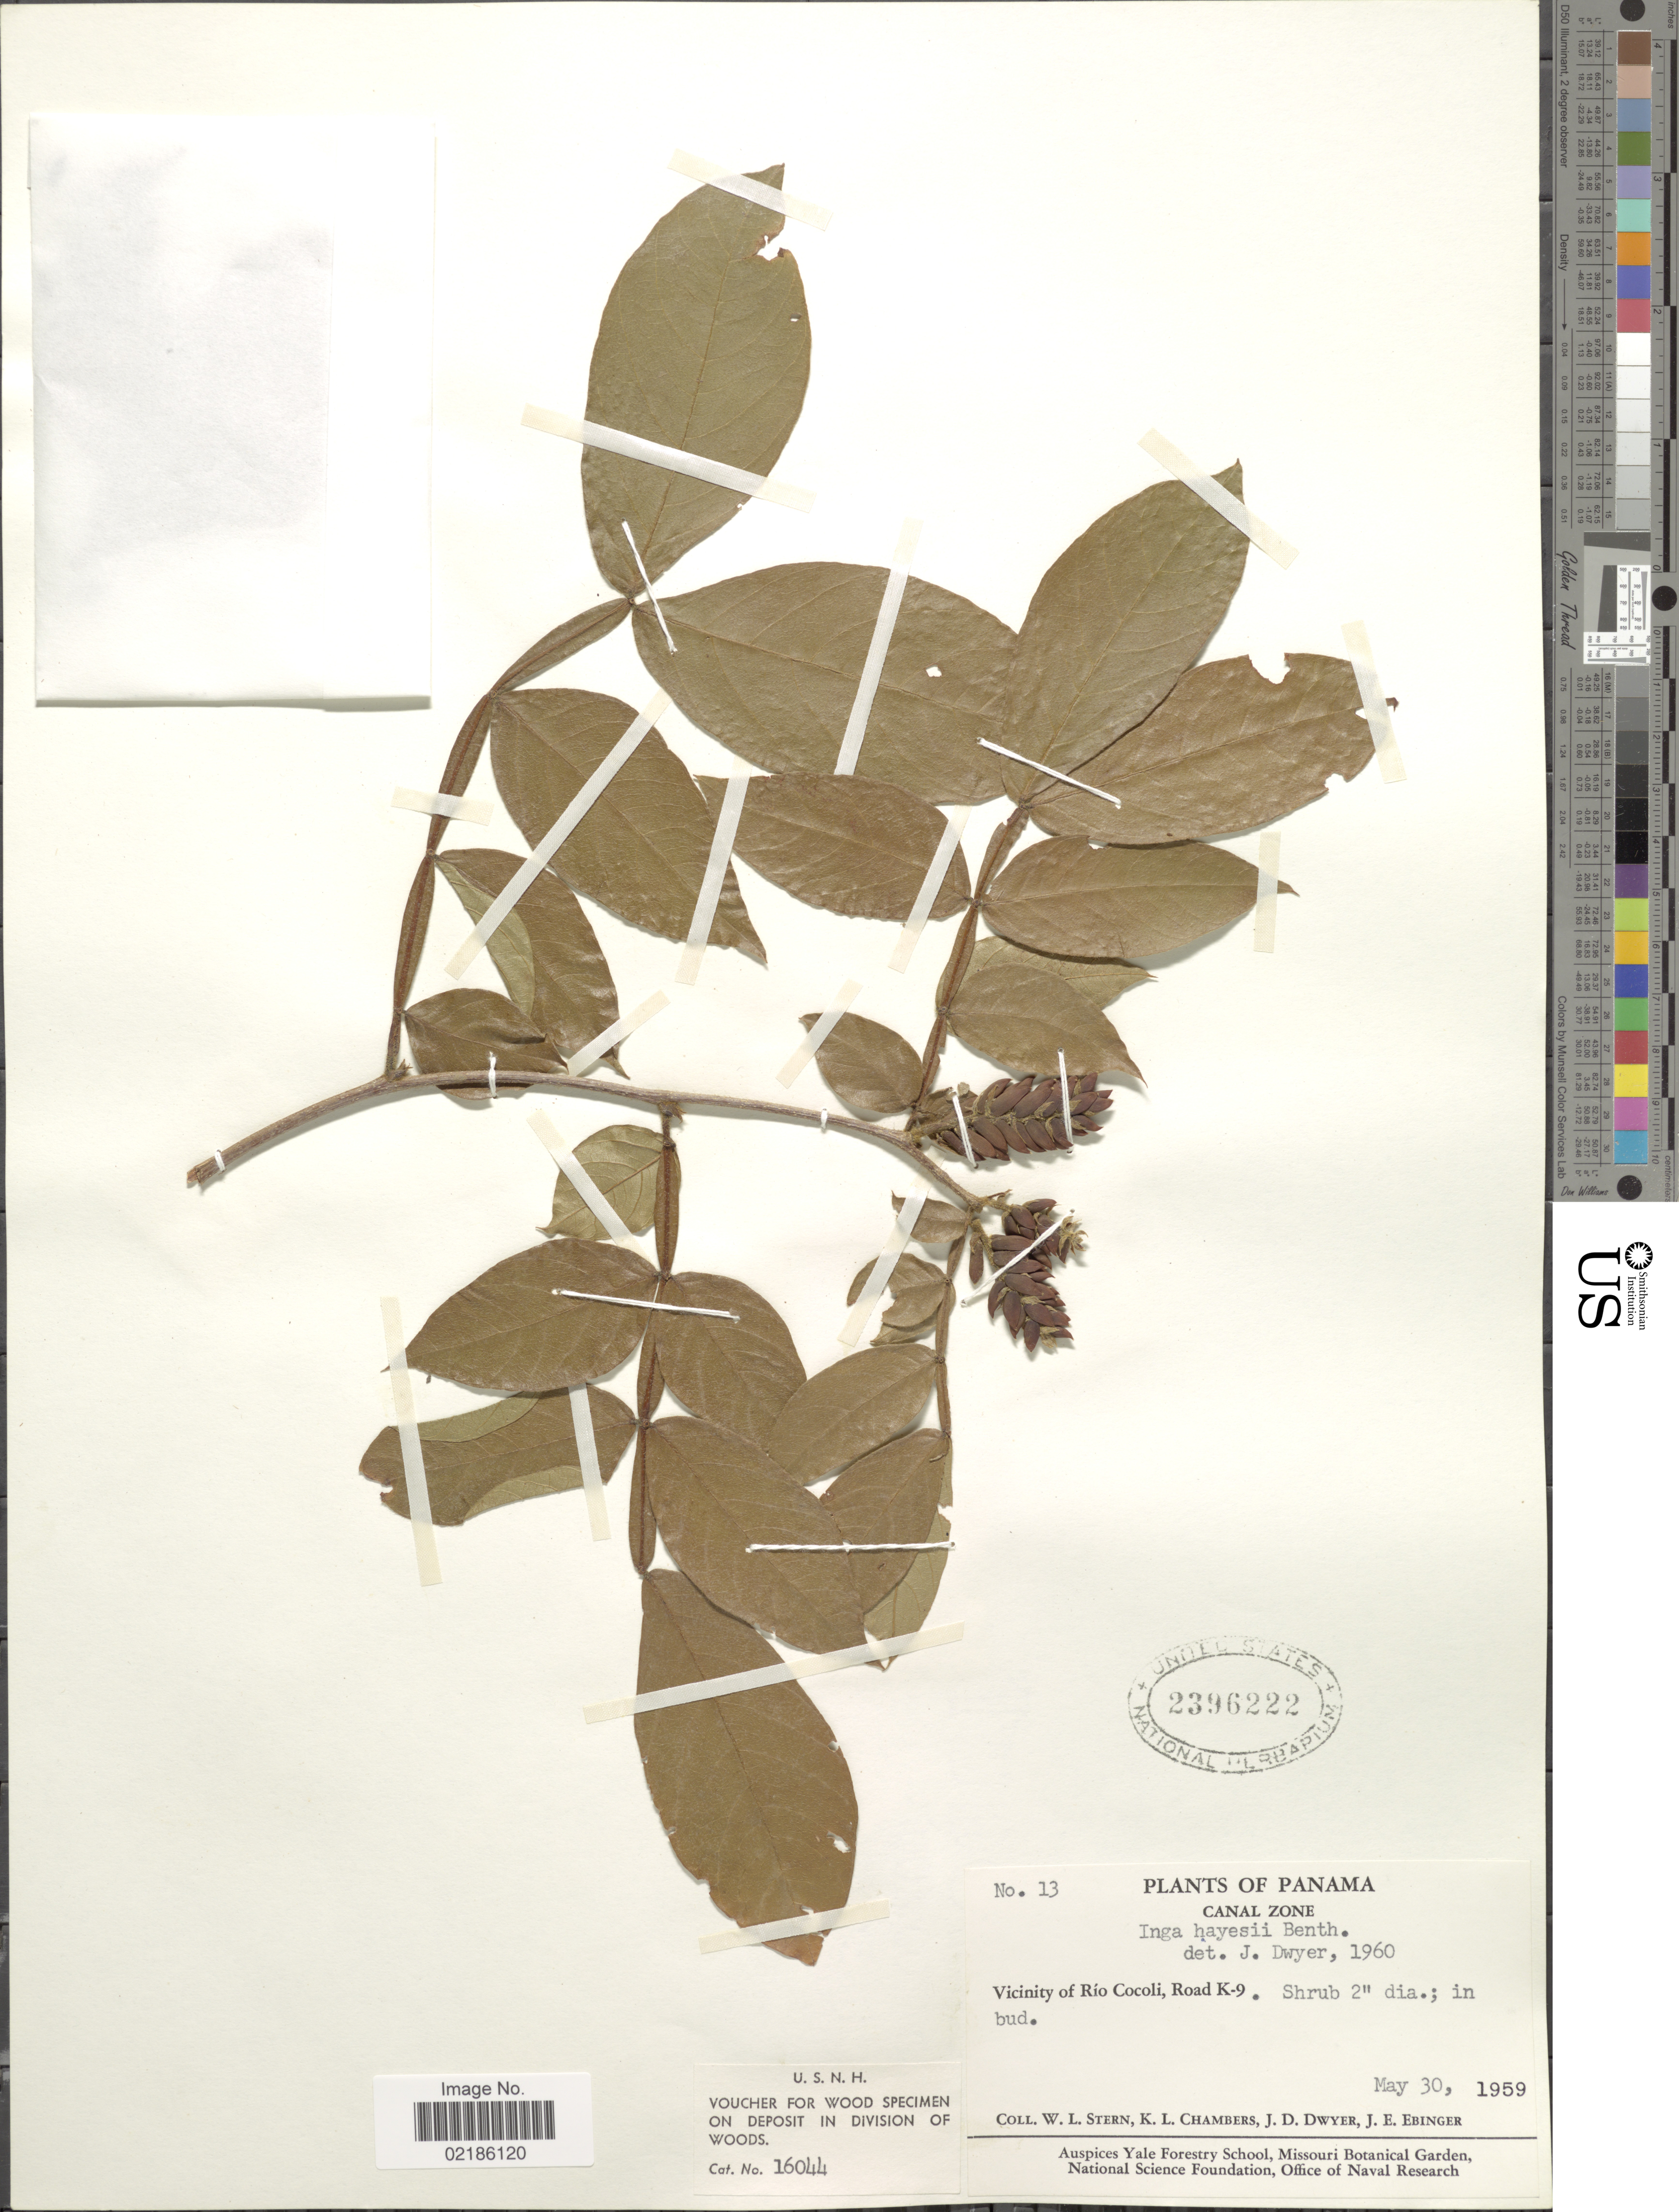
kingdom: Plantae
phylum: Tracheophyta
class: Magnoliopsida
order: Fabales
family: Fabaceae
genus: Inga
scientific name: Inga hayesii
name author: Benth.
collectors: W. L. Stern, K. Chambers, J. D. Dwyer & J. Ebinger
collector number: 13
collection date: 1959-05-30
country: Panama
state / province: Panamá Oeste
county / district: Canal Zone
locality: Vicinity of Rio Cocoli, Road K-9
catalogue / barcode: US 2396222